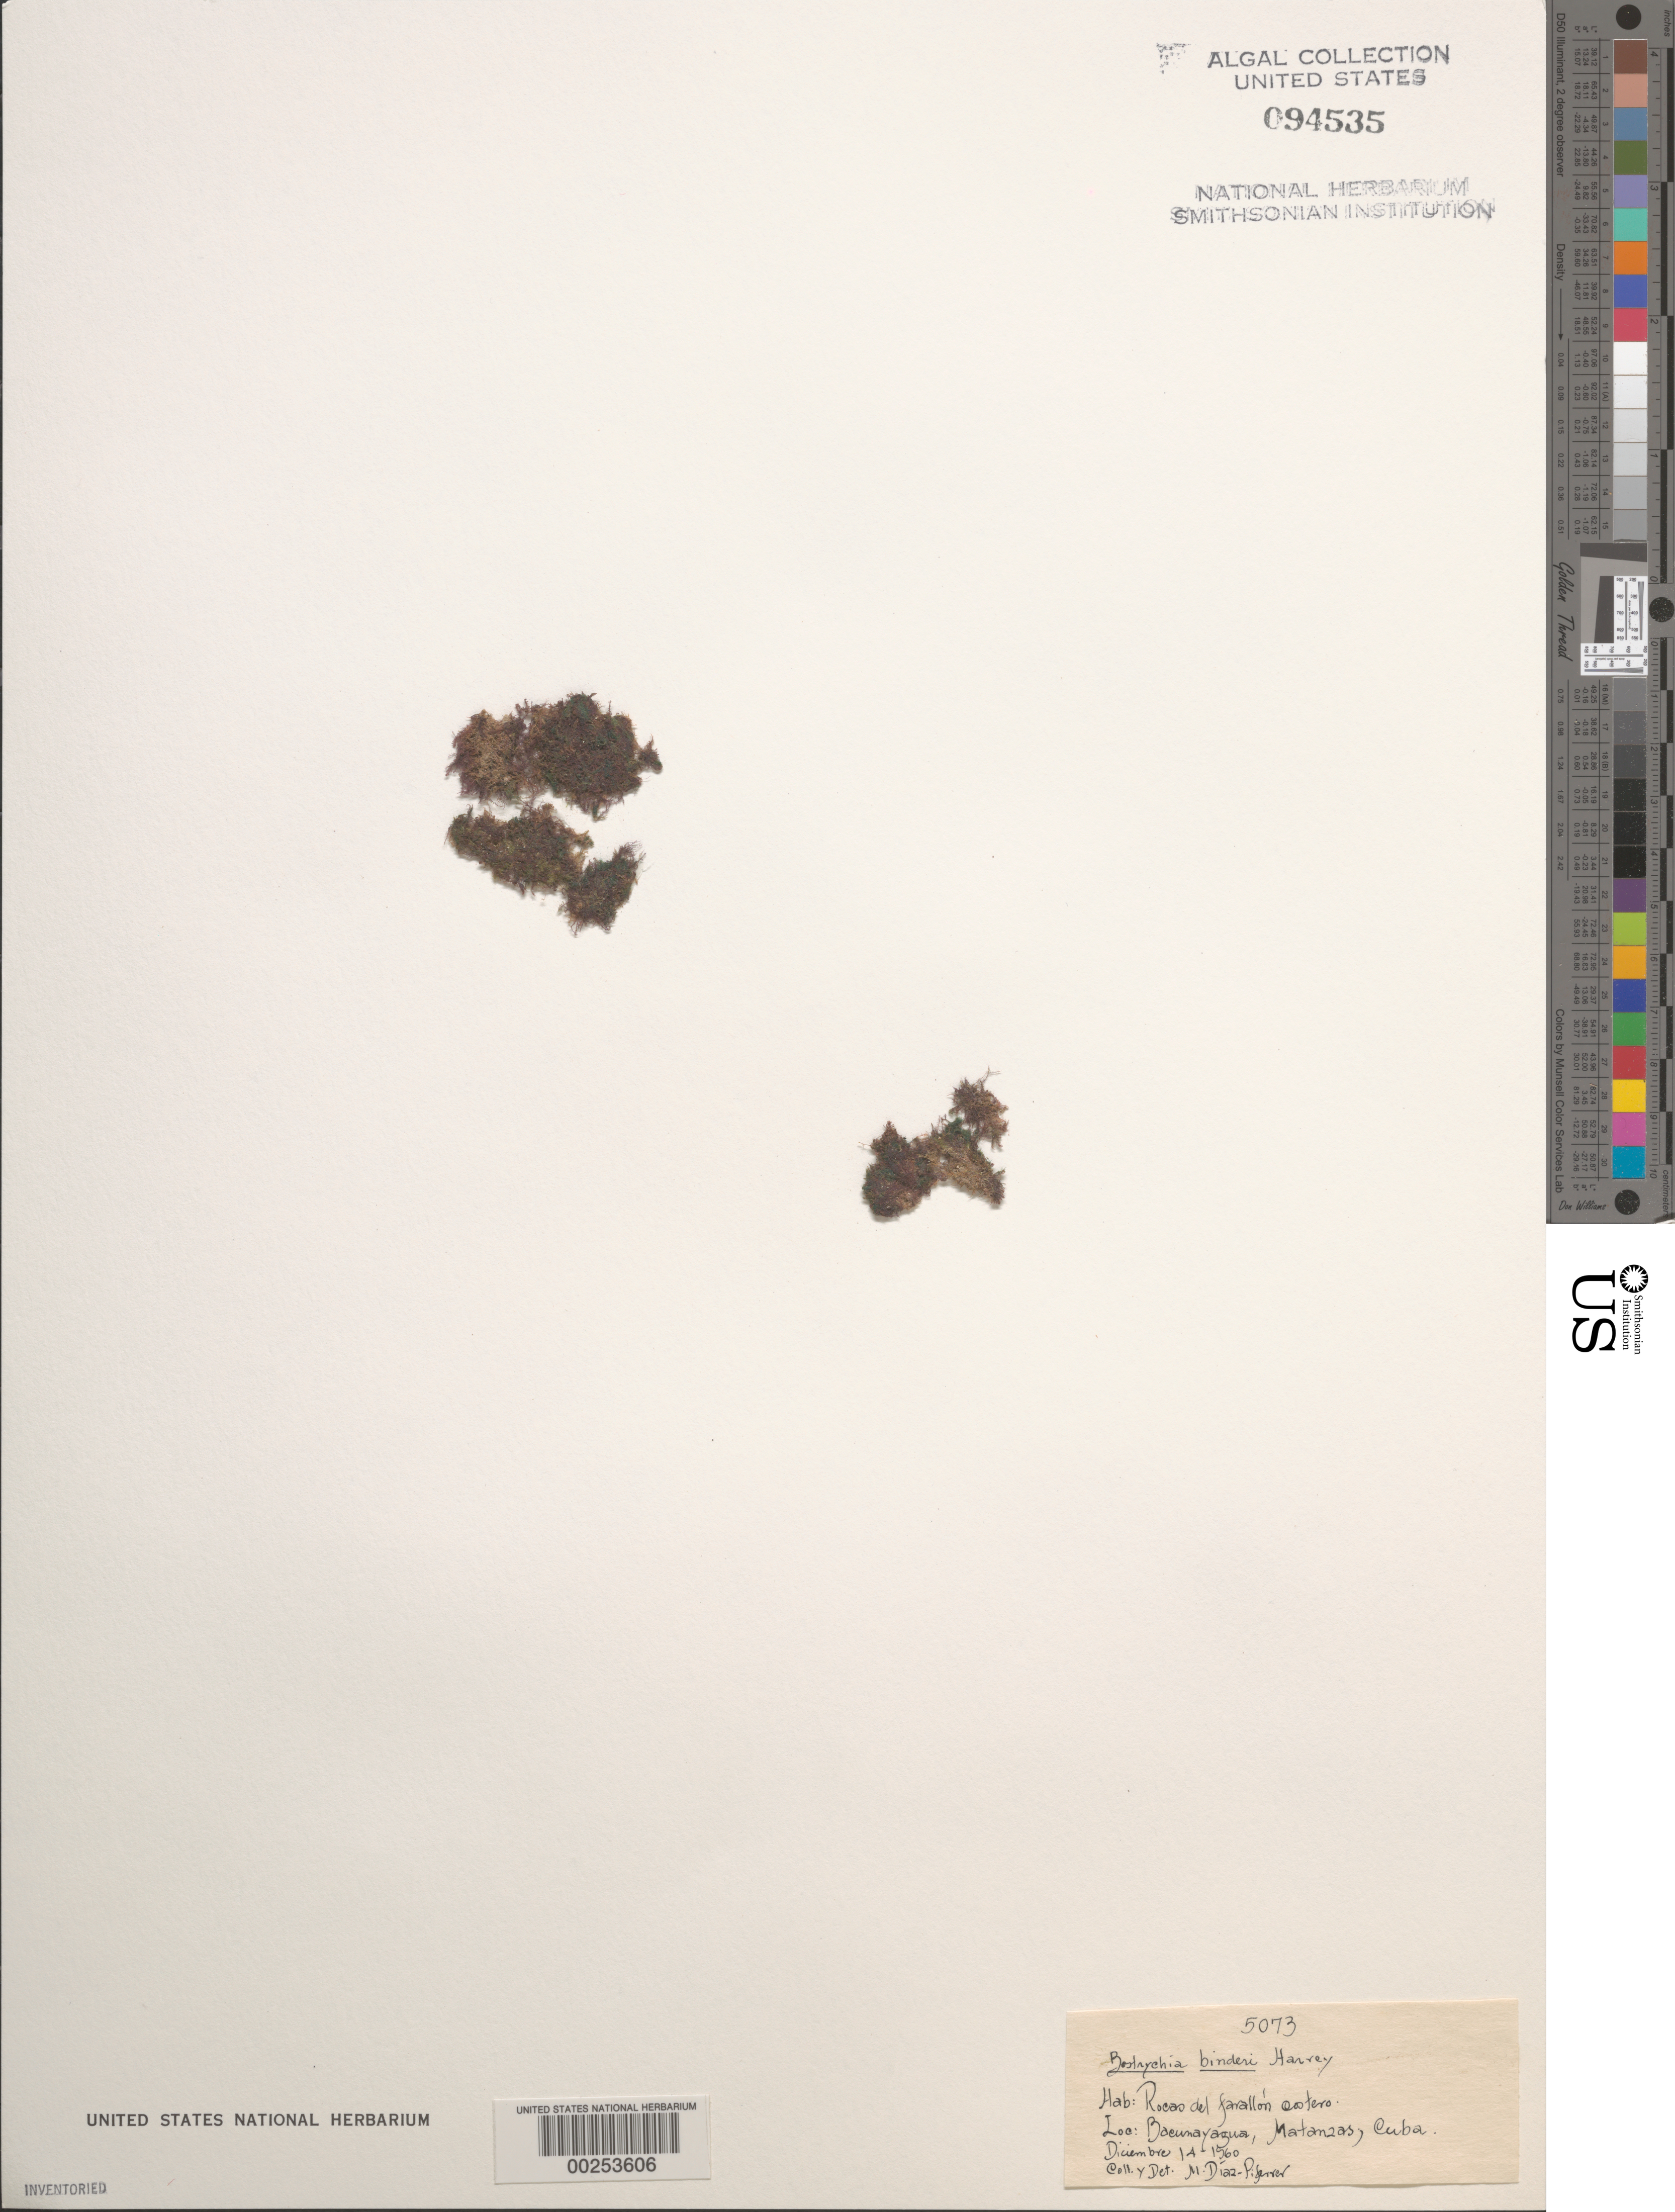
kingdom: Plantae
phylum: Rhodophyta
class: Florideophyceae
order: Ceramiales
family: Rhodomelaceae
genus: Bostrychia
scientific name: Bostrychia binderi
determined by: Diaz-Piferrer, M.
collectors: M. Diaz-Piferrer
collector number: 5073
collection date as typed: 14 Dec 1960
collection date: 1960-12-14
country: Cuba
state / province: Matanzas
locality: Bacunayagua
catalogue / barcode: US 94535